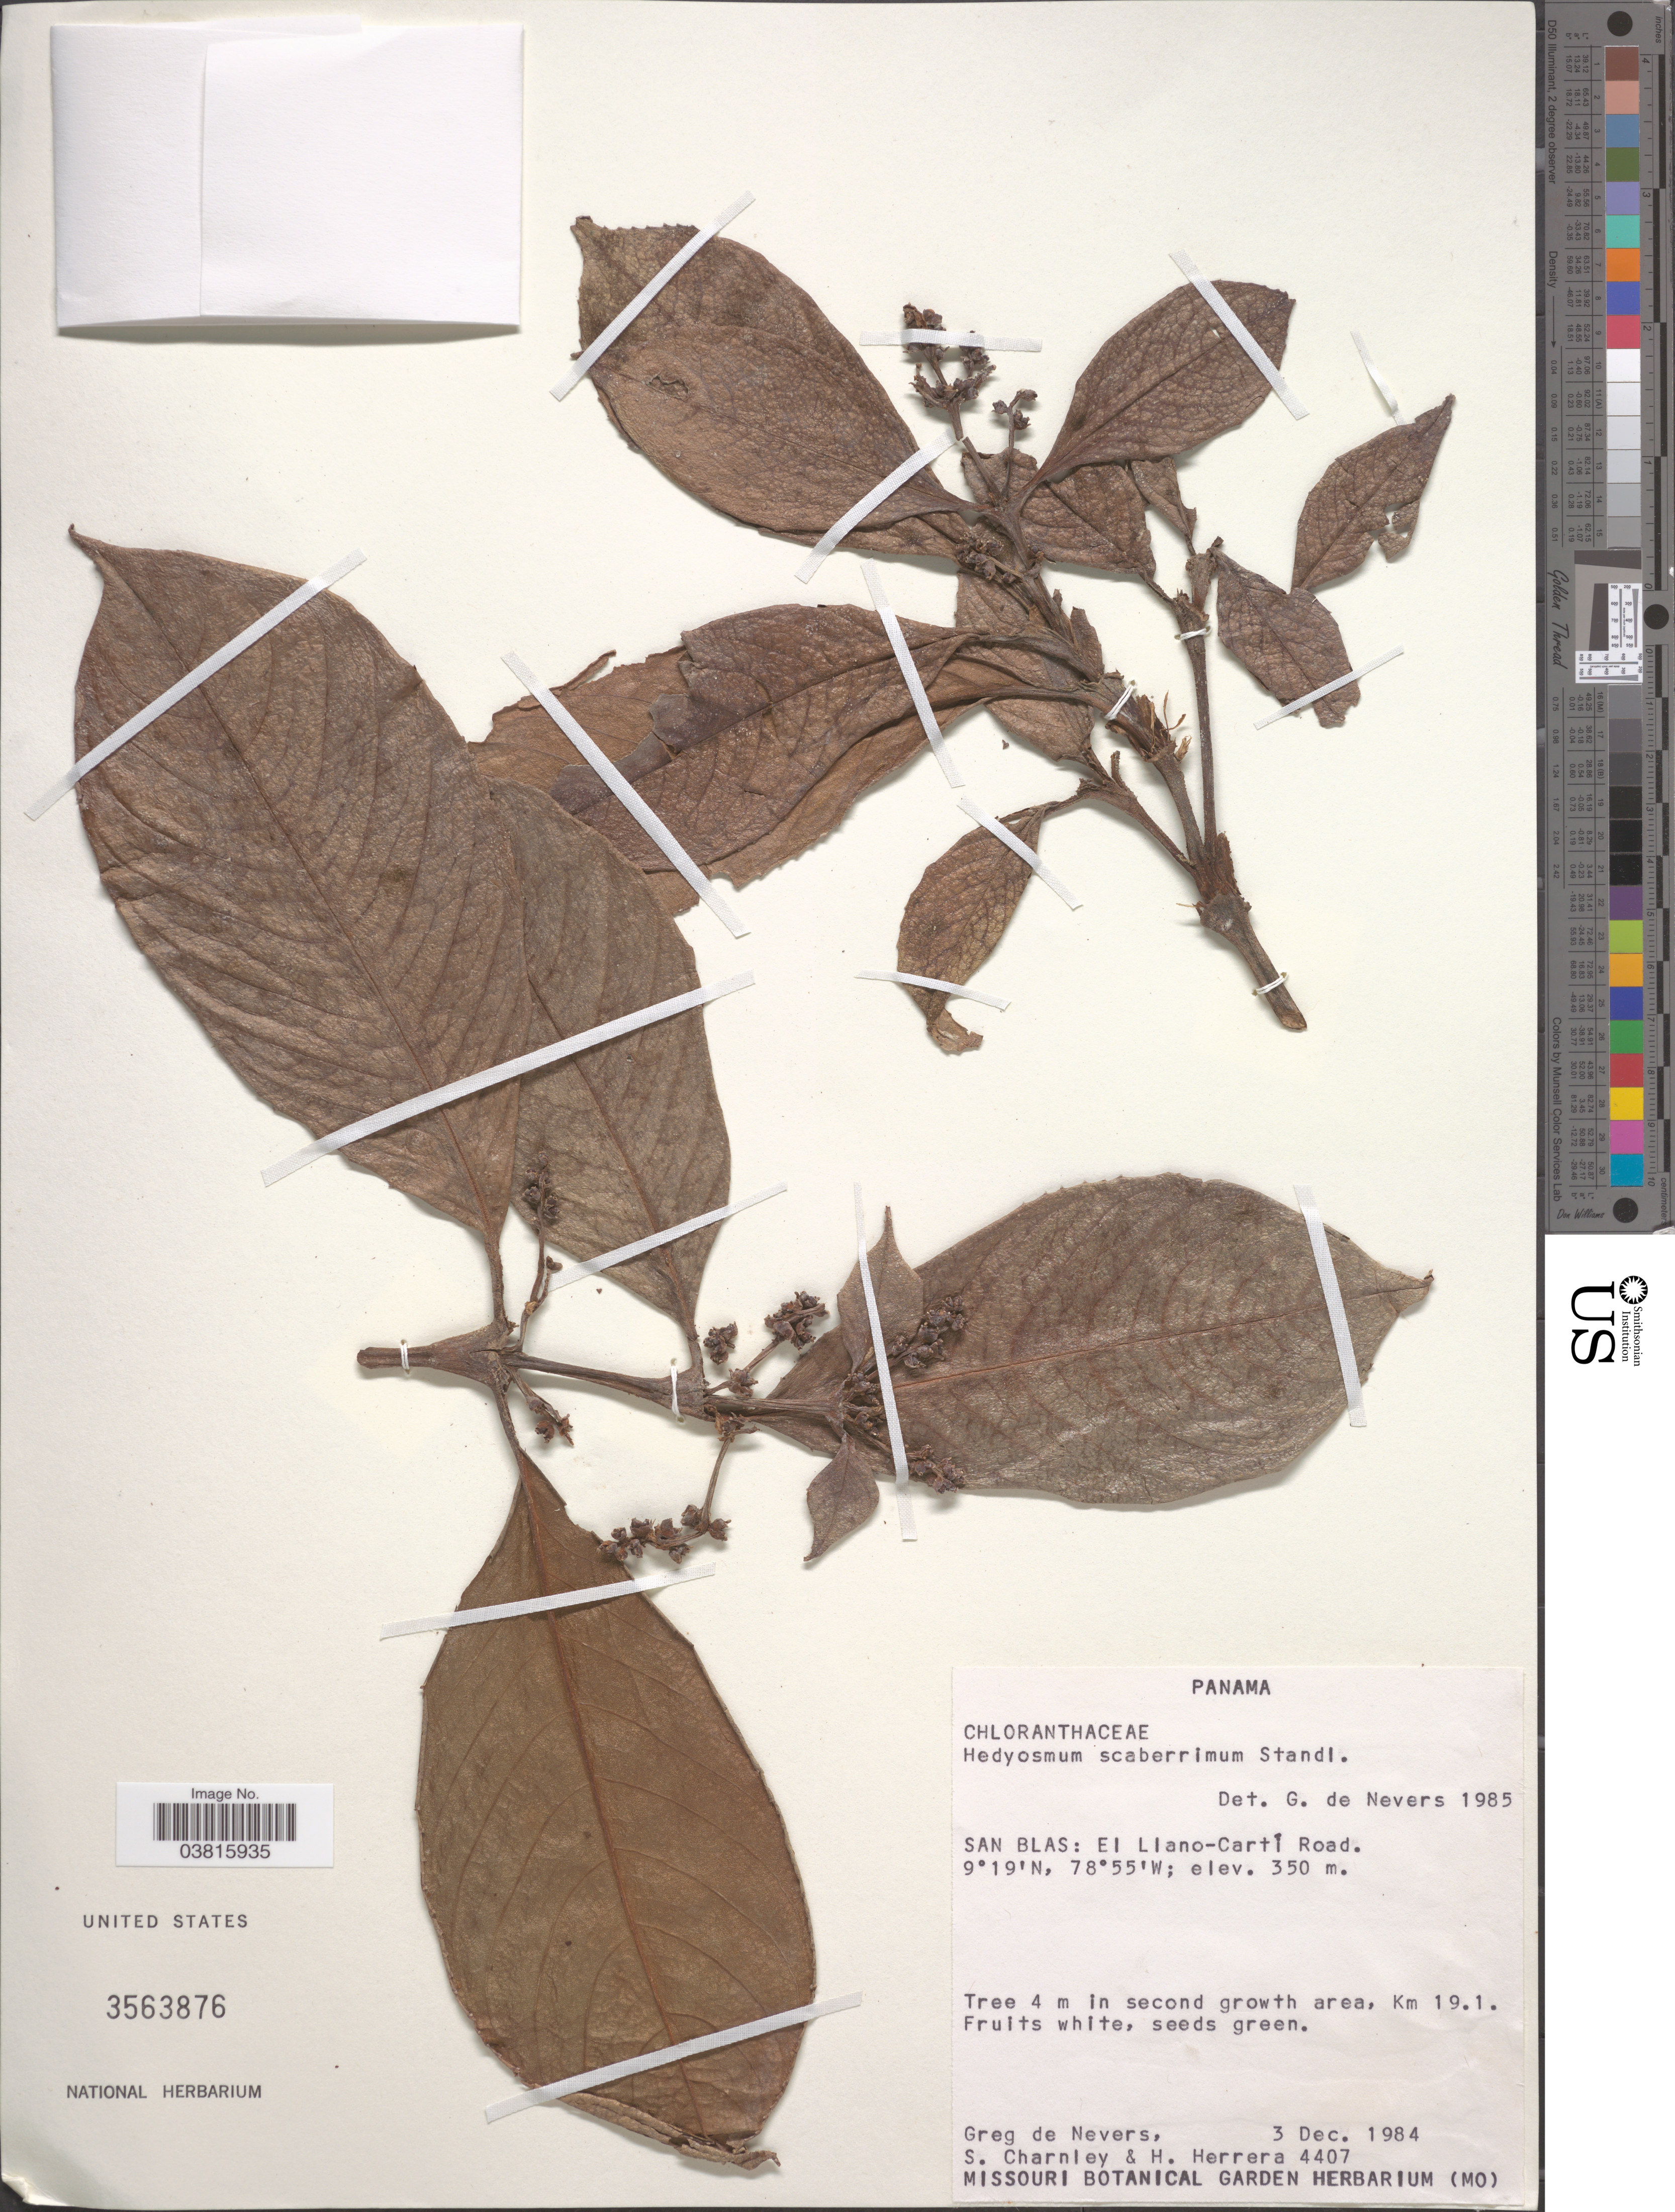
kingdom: Plantae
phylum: Tracheophyta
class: Magnoliopsida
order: Chloranthales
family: Chloranthaceae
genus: Hedyosmum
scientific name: Hedyosmum scaberrimum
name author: Standl.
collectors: G. C. de Nevers, S. Charnley & H. Herrera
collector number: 4407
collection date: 1984-12-03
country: Panama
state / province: Kuna Yala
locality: San Blas: El llano-carti Road.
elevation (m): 350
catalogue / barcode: US 3563876